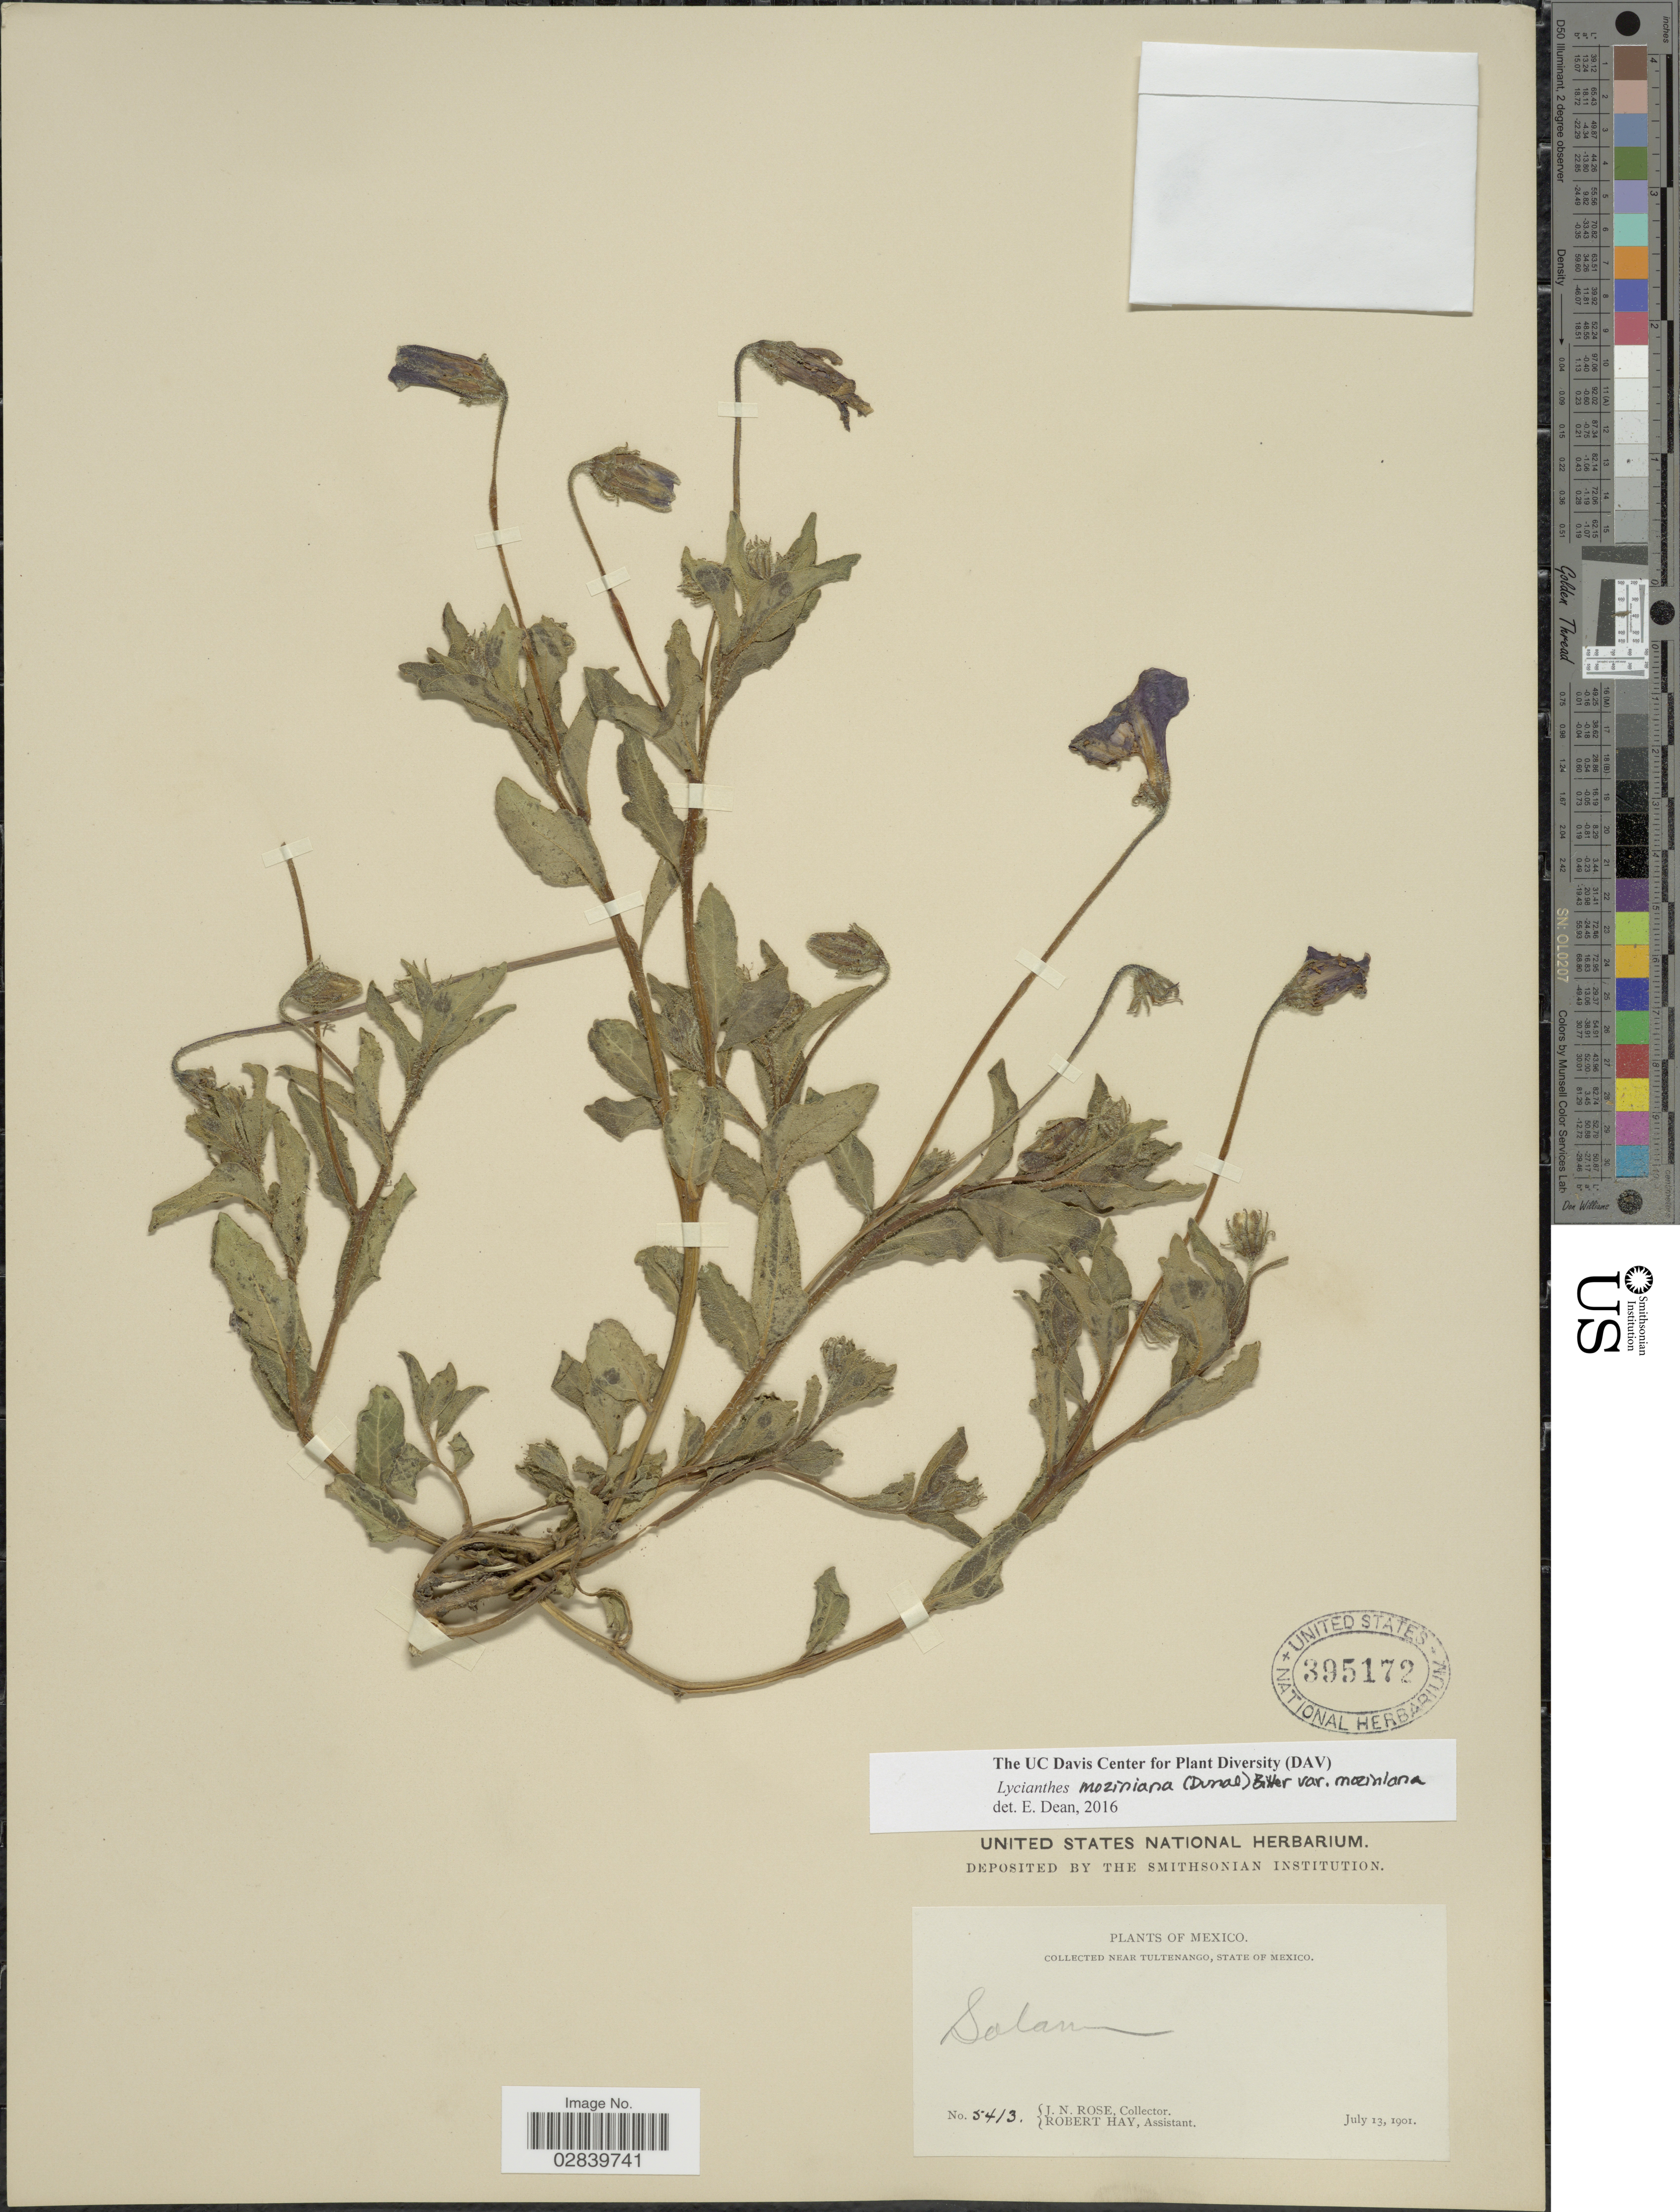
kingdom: Plantae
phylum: Tracheophyta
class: Magnoliopsida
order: Solanales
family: Solanaceae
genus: Lycianthes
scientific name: Lycianthes moziniana var. oaxacana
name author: E. Dean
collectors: J. N. Rose & R. Hay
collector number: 5413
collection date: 1901-07-13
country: Mexico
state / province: México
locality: Near Tultenango.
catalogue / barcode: US 395172